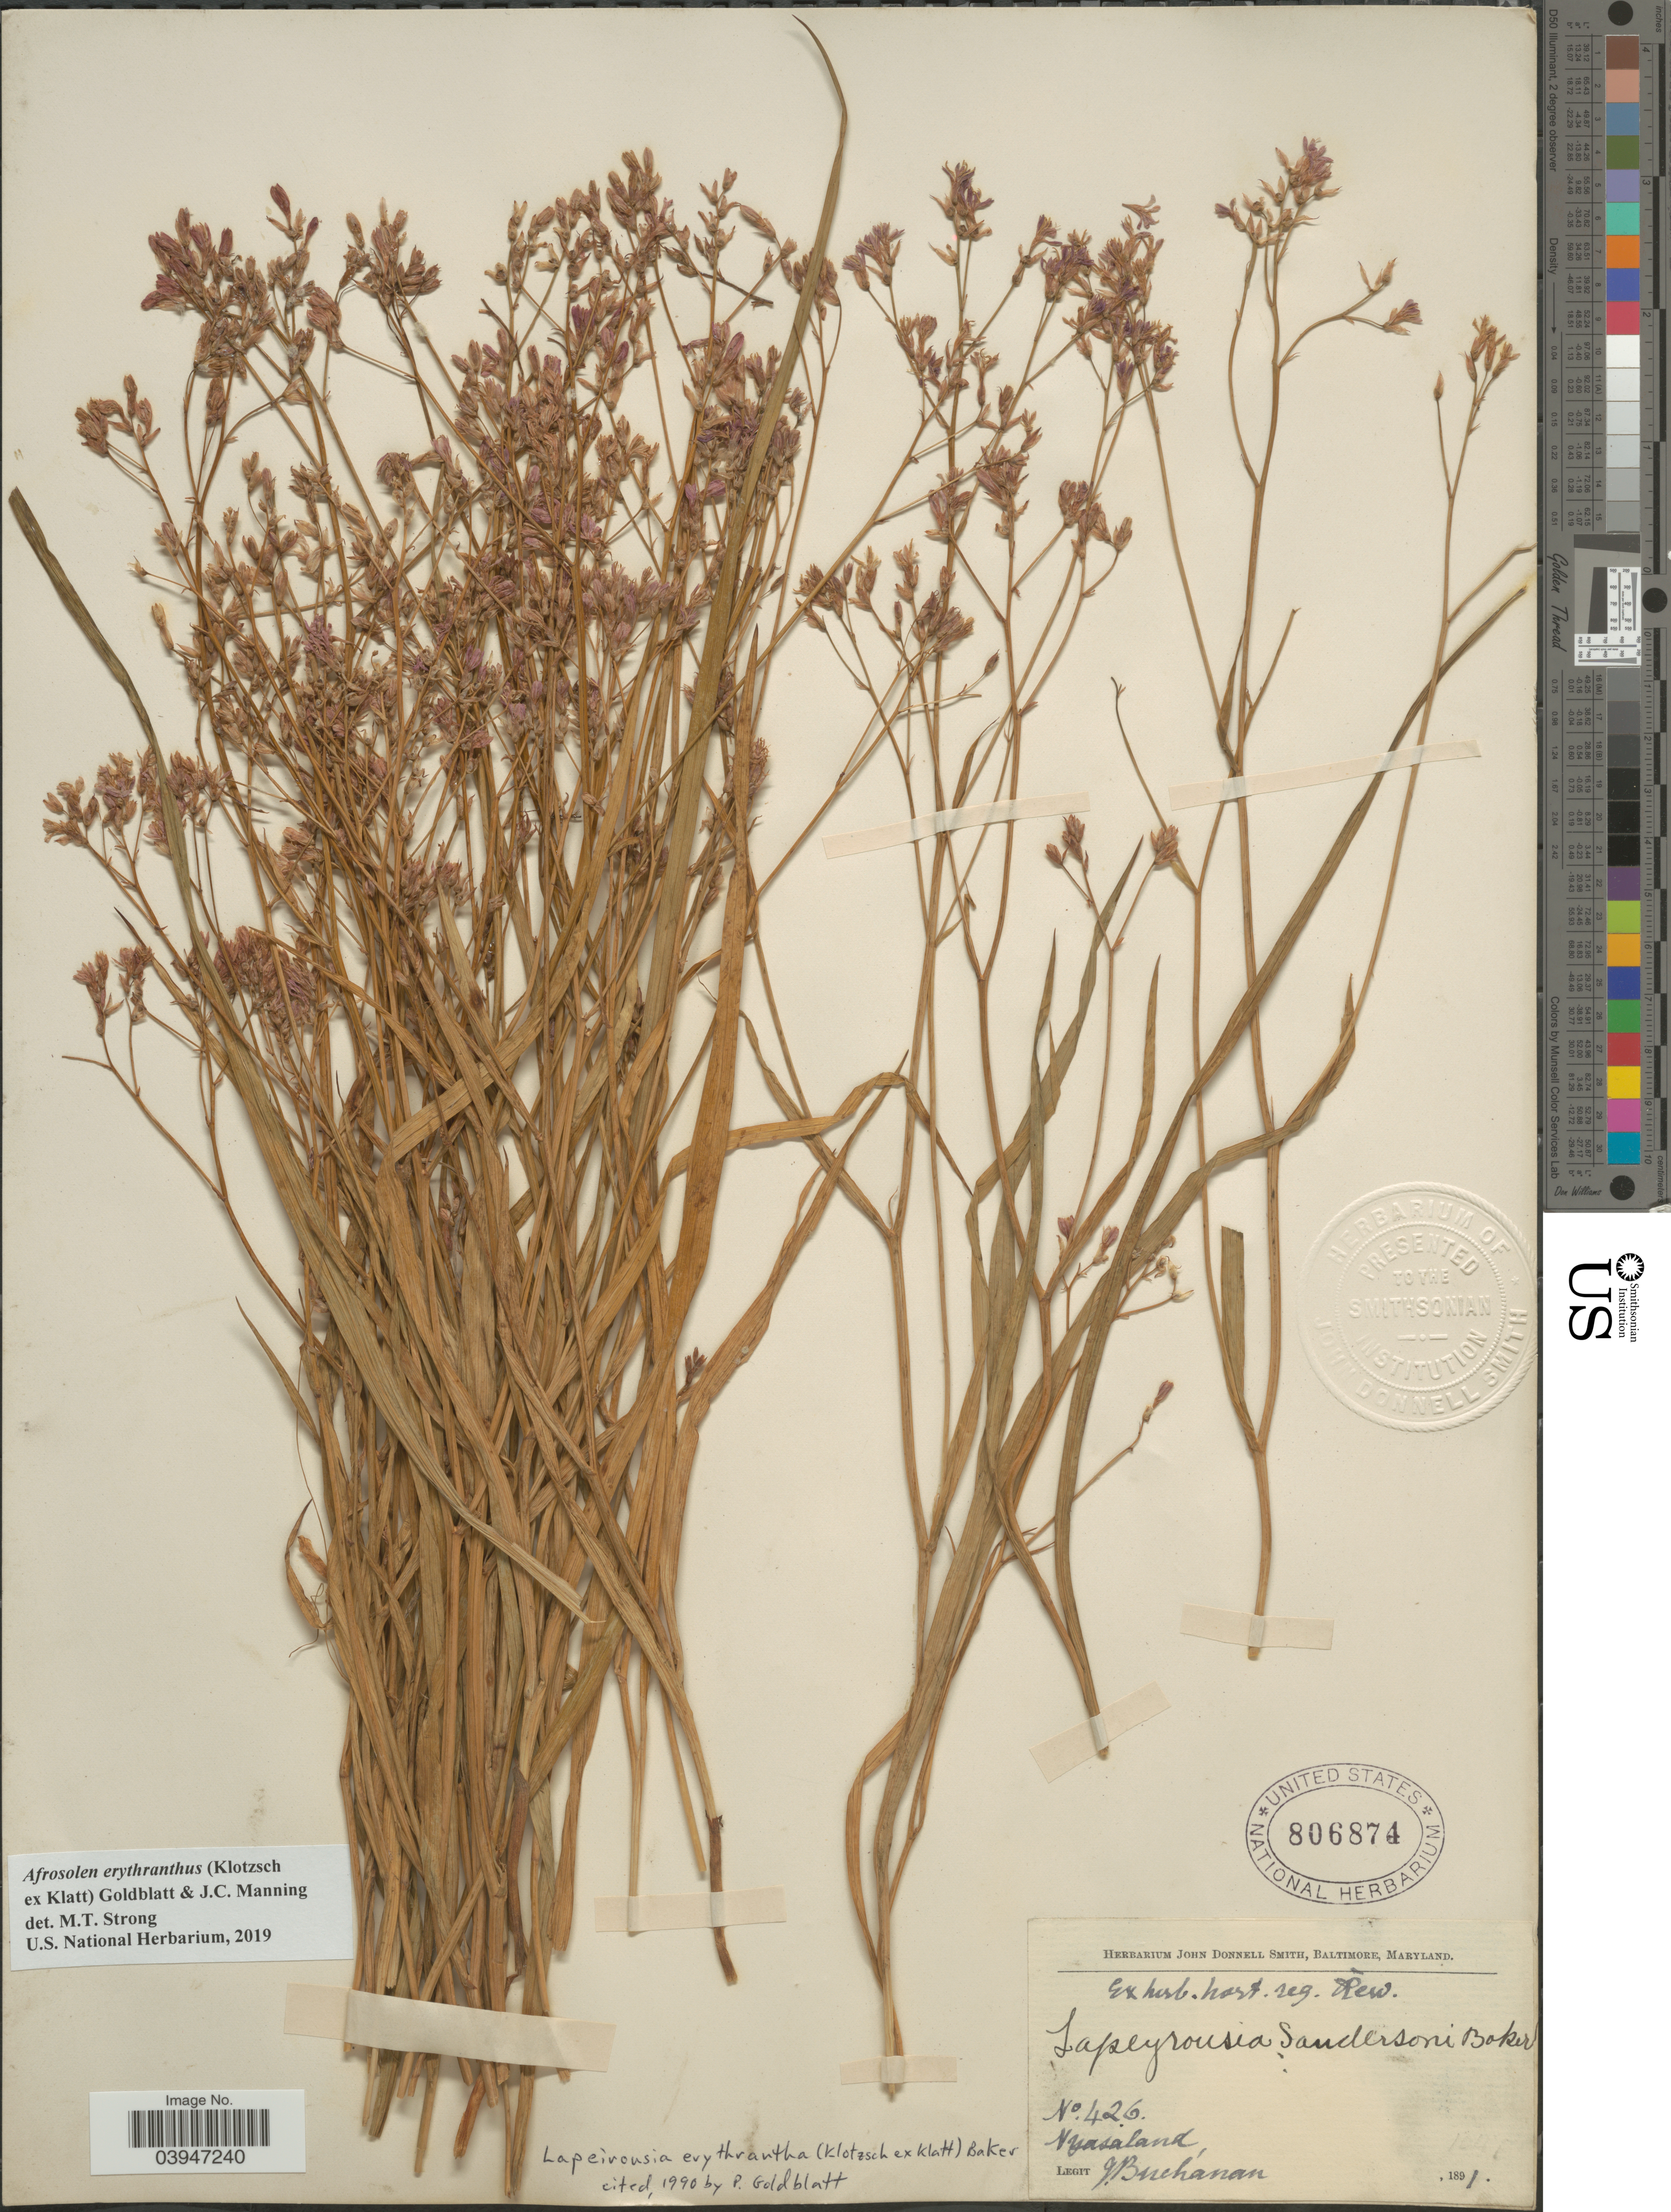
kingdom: Plantae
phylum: Tracheophyta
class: Liliopsida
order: Asparagales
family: Iridaceae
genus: Afrosolen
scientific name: Afrosolen erythranthus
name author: (Klotzsch ex Klatt) Goldblatt & J.C. Manning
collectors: J. Buchanan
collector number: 426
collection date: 1891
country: Malawi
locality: Nyasaland.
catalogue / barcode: US 806874